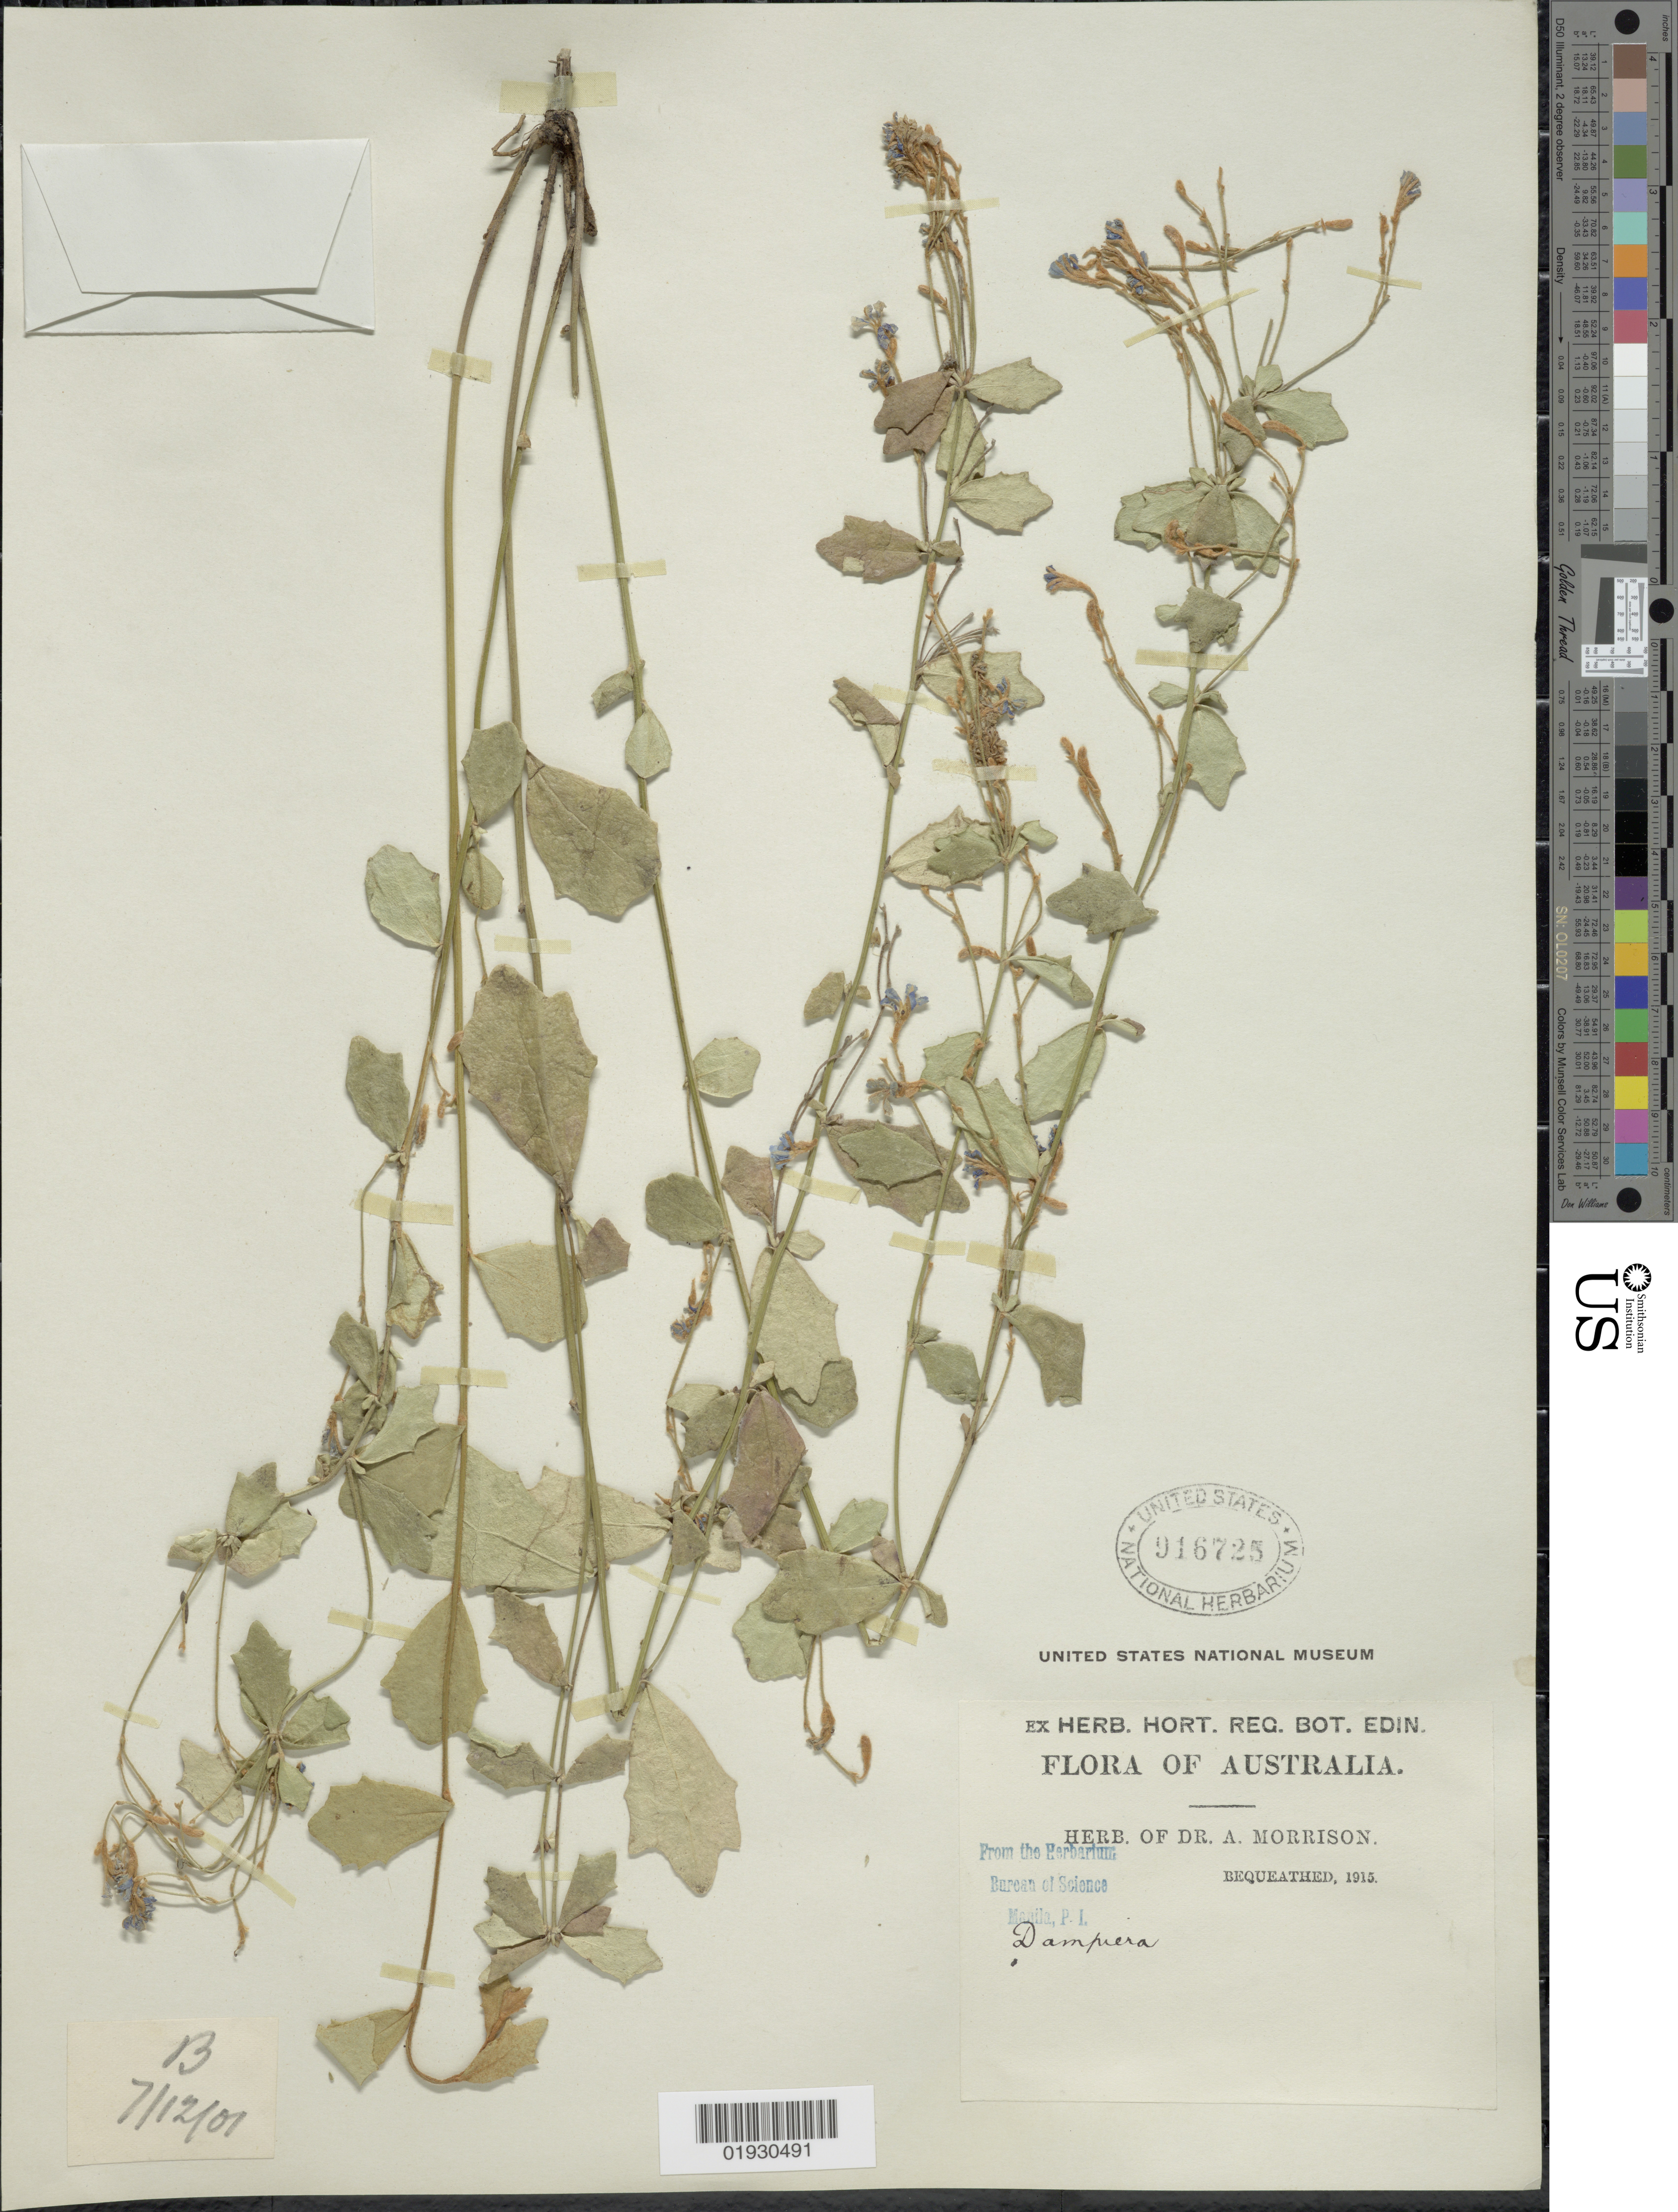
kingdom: Plantae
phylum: Tracheophyta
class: Magnoliopsida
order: Asterales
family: Goodeniaceae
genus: Dampiera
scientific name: Dampiera sp.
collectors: ex herb. Dr. A. Morrison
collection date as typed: Transcribed d/m/y: 7/12/1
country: Australia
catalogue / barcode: US 916725